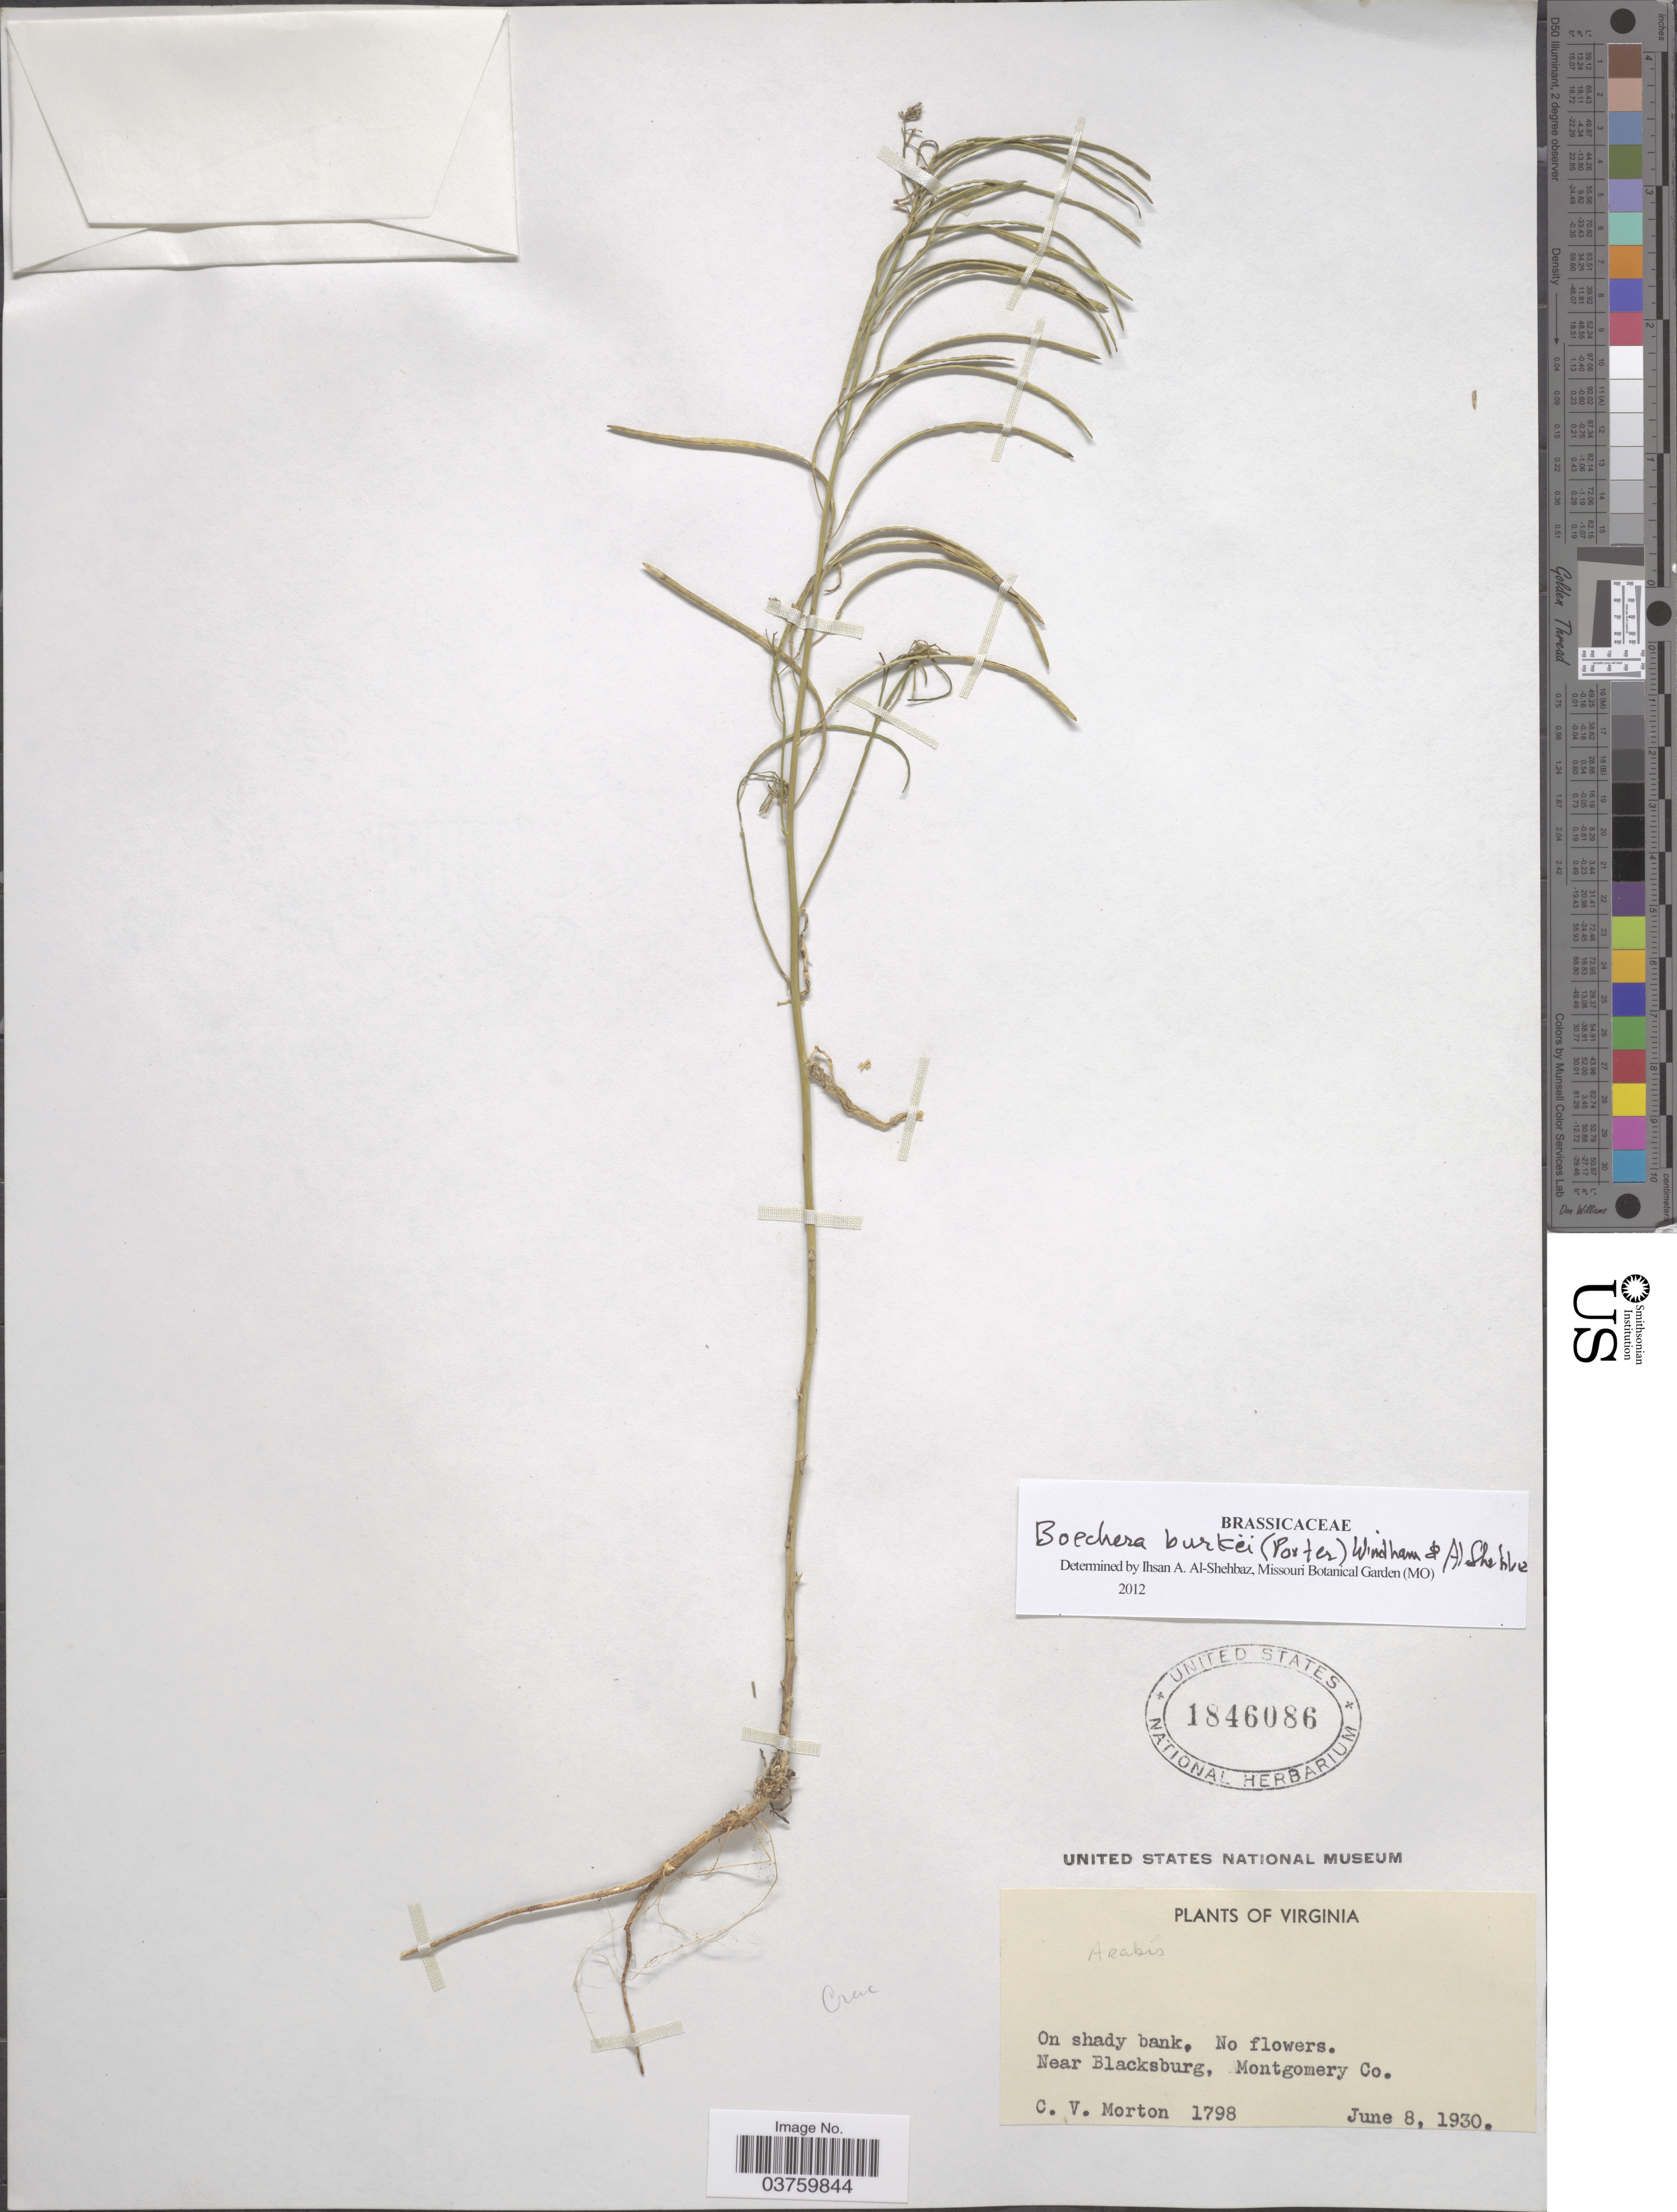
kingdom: Plantae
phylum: Tracheophyta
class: Magnoliopsida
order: Brassicales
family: Brassicaceae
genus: Boechera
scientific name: Boechera burkii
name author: (Porter) Windham & Al-Shehbaz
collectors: C. V. Morton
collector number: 1798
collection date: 1930-06-08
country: United States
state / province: Virginia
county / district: Montgomery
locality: Near Blacksburg, Montgomery Co.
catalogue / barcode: US 1846086